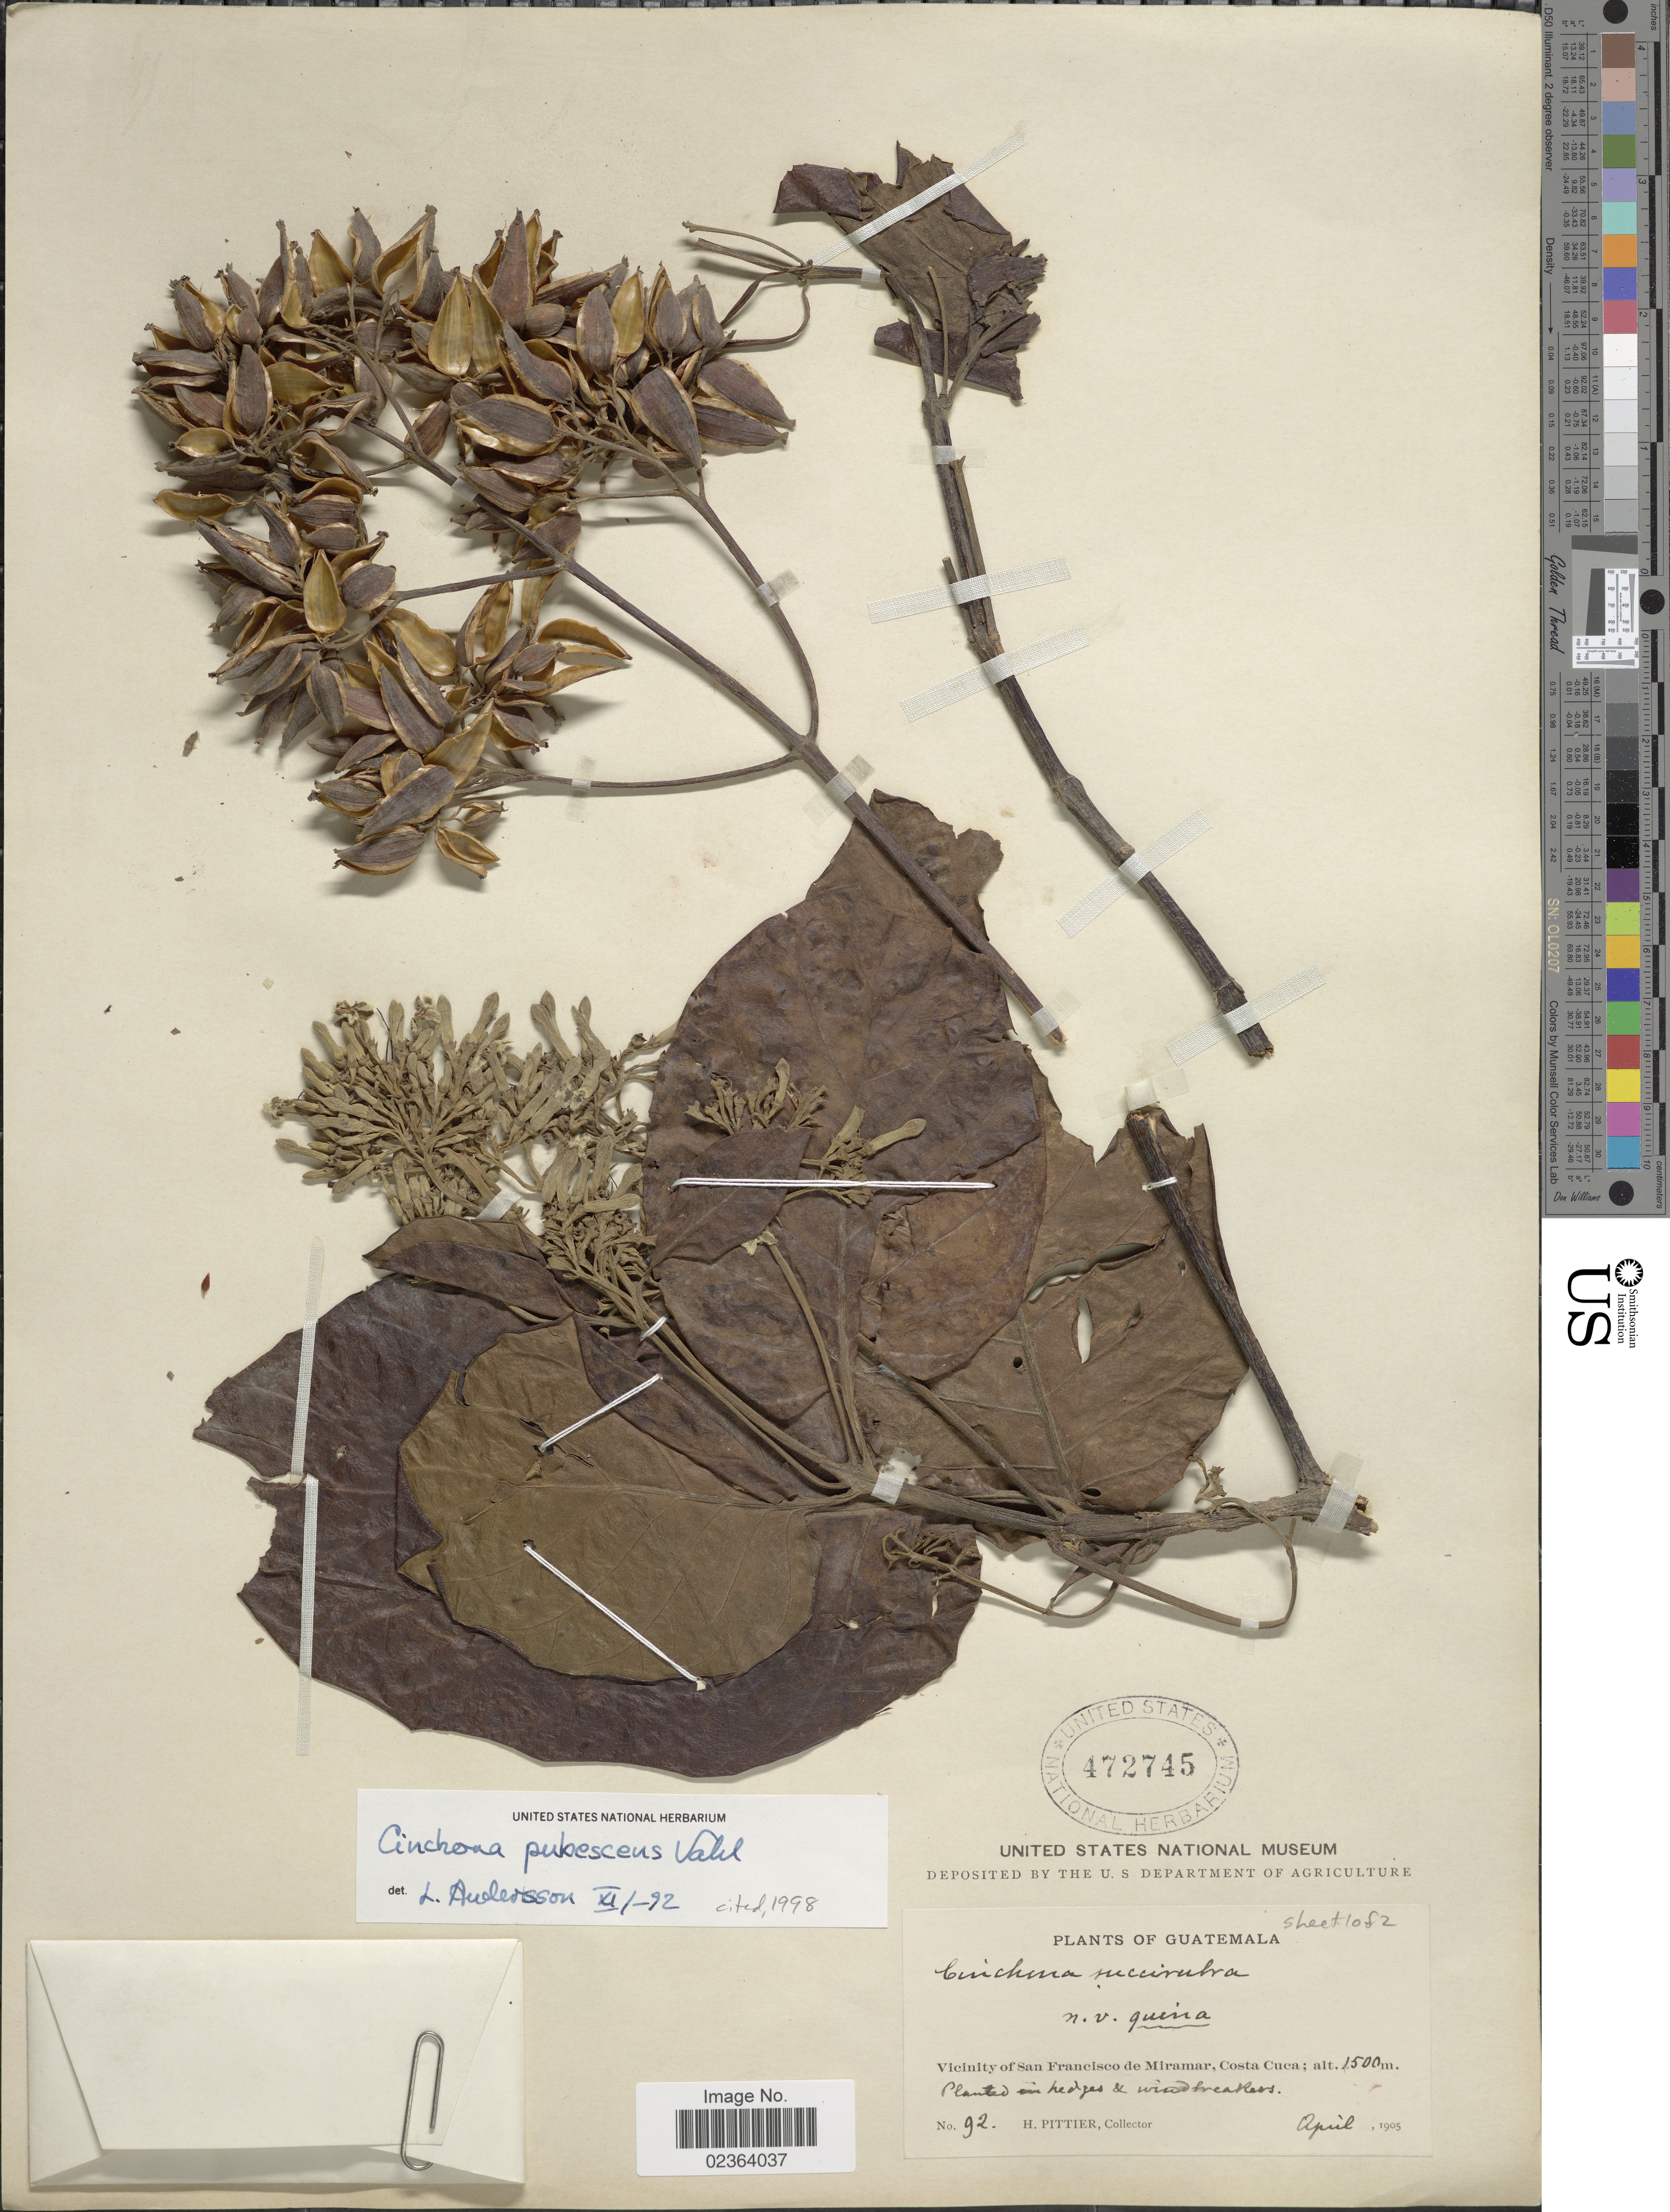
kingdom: Plantae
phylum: Tracheophyta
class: Magnoliopsida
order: Gentianales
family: Rubiaceae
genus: Cinchona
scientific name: Cinchona pubescens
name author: Vahl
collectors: H. F. Pittier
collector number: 92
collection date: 1905-04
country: Guatemala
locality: Vicinity of San Francisco de Miramar, Costa Cuca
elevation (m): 1500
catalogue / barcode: US 472745